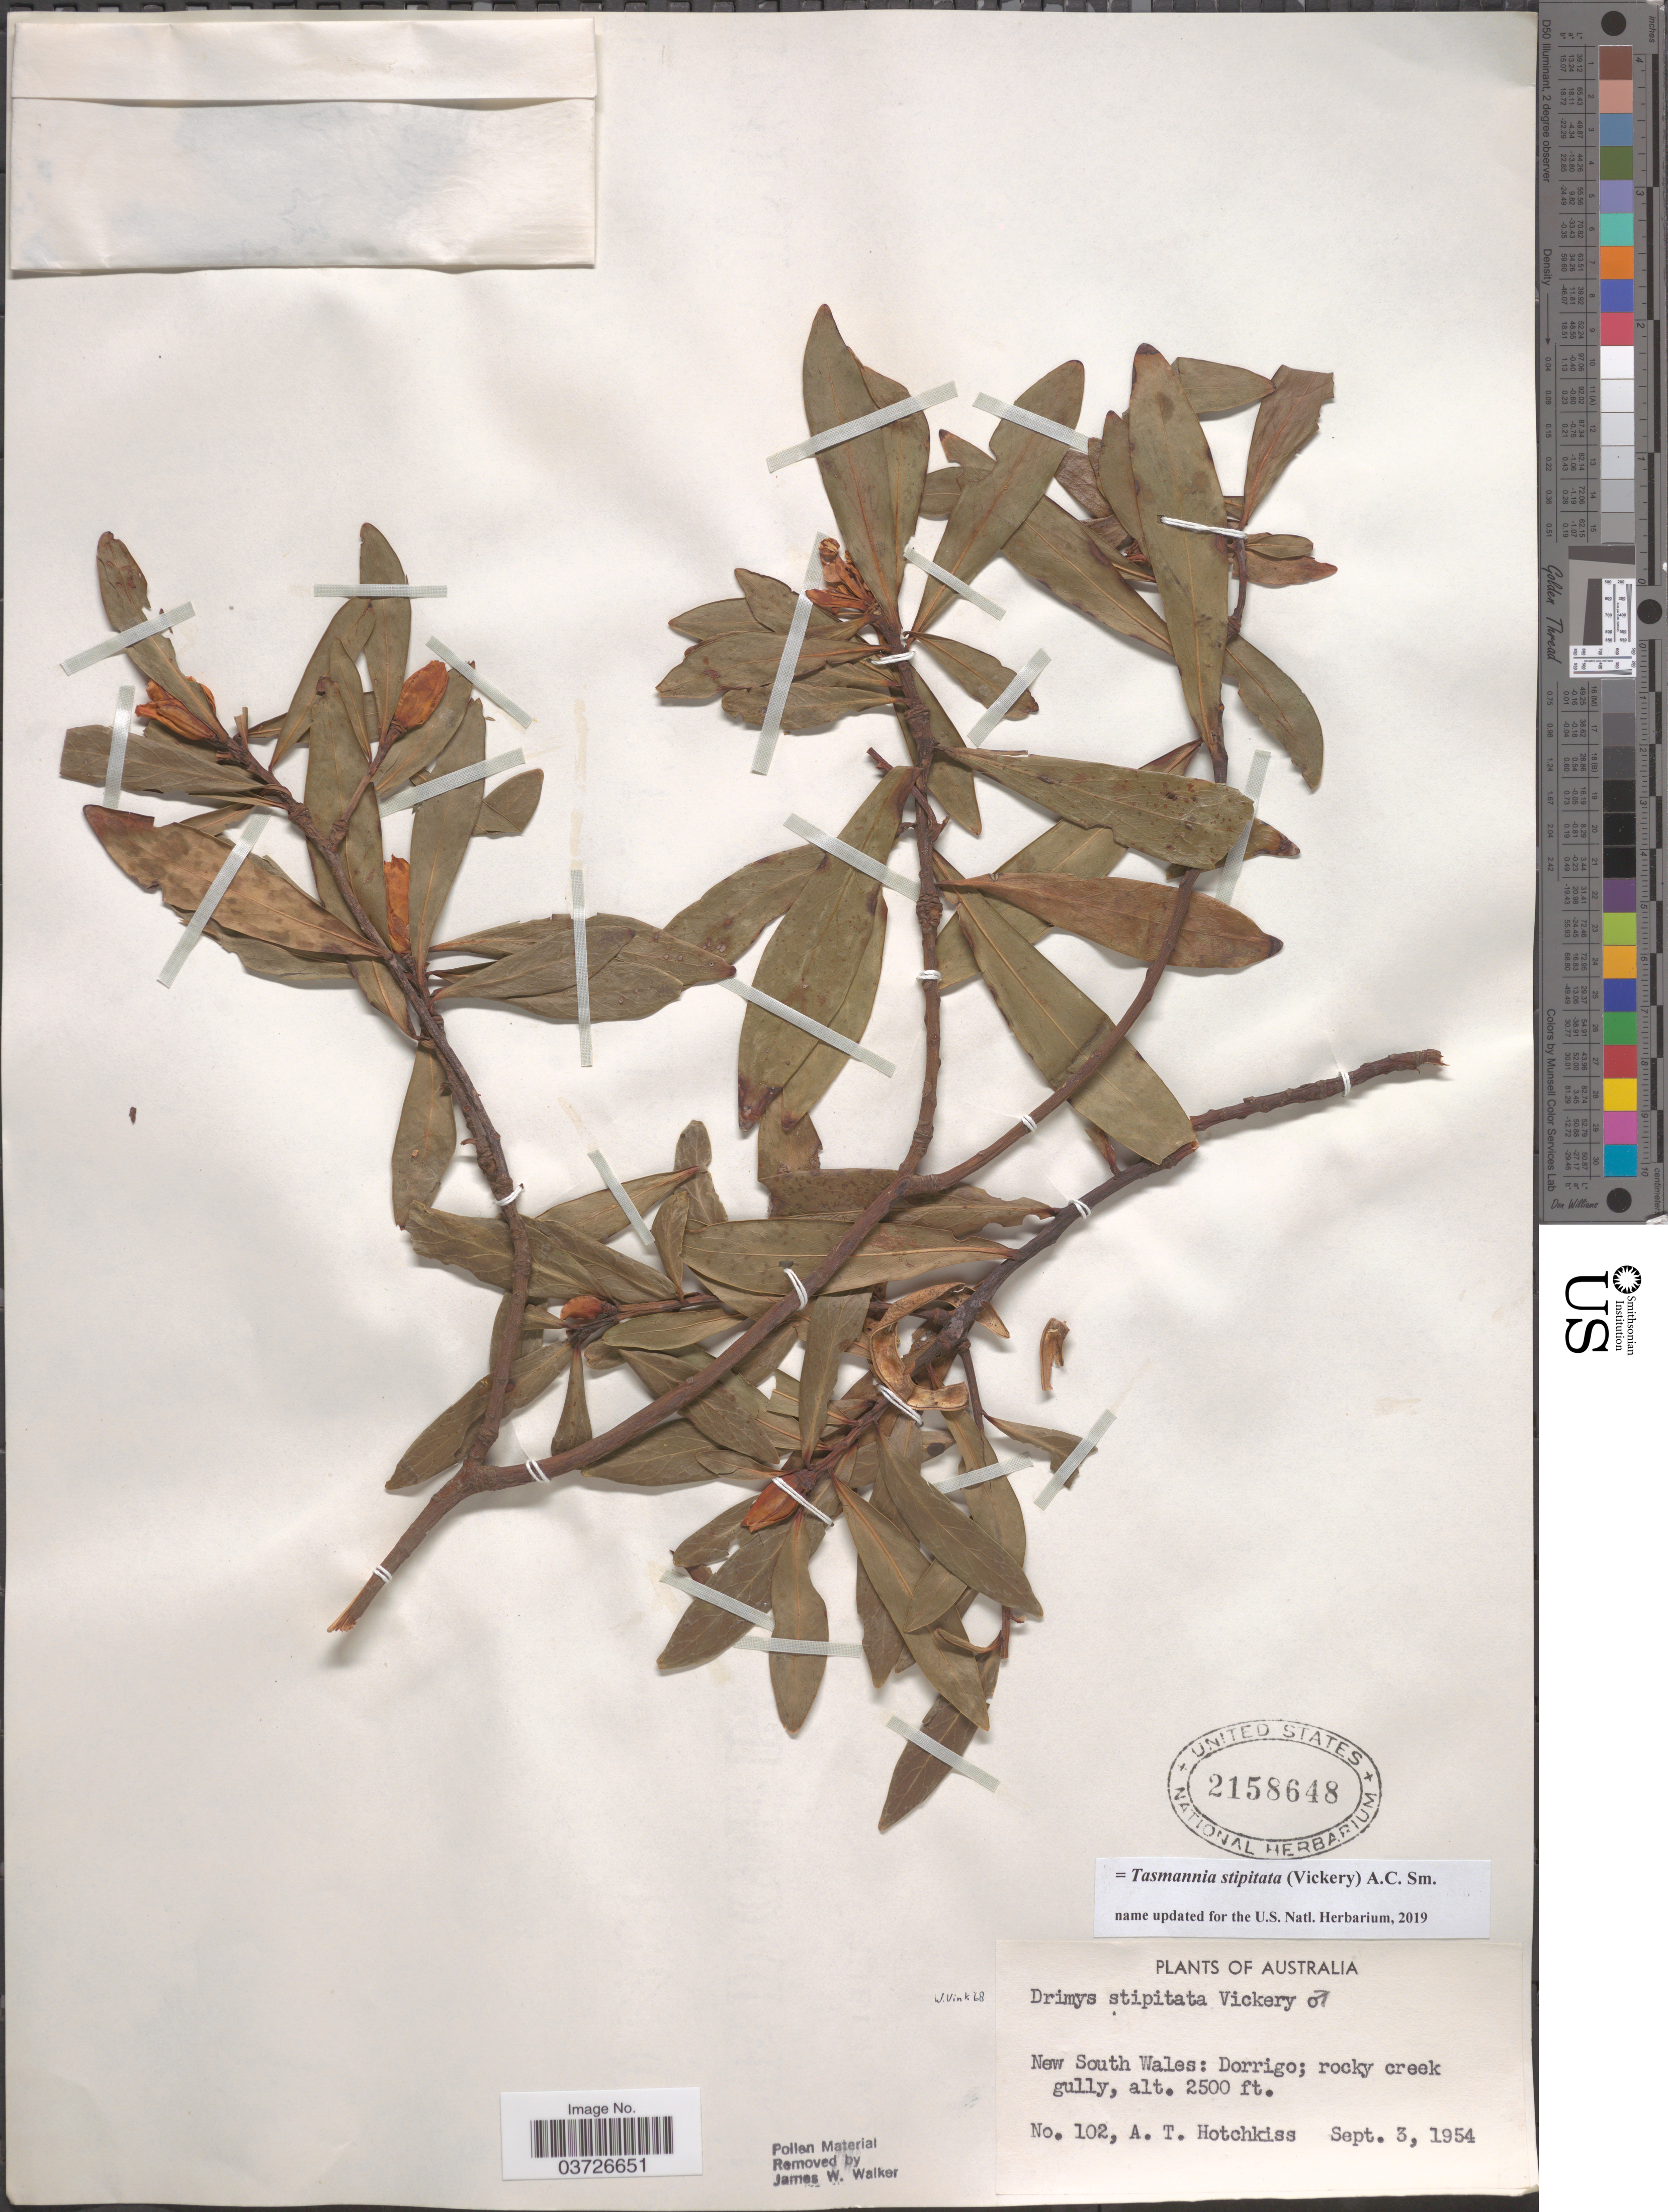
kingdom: Plantae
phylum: Tracheophyta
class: Magnoliopsida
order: Canellales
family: Winteraceae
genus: Tasmannia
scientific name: Tasmannia stipitata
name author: (Vickery) A.C. Sm.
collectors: A. Hotchkiss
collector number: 102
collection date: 1954-09-03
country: Australia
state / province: New South Wales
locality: Dorrigo; rocky creek gully.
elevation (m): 762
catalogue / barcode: US 2158648